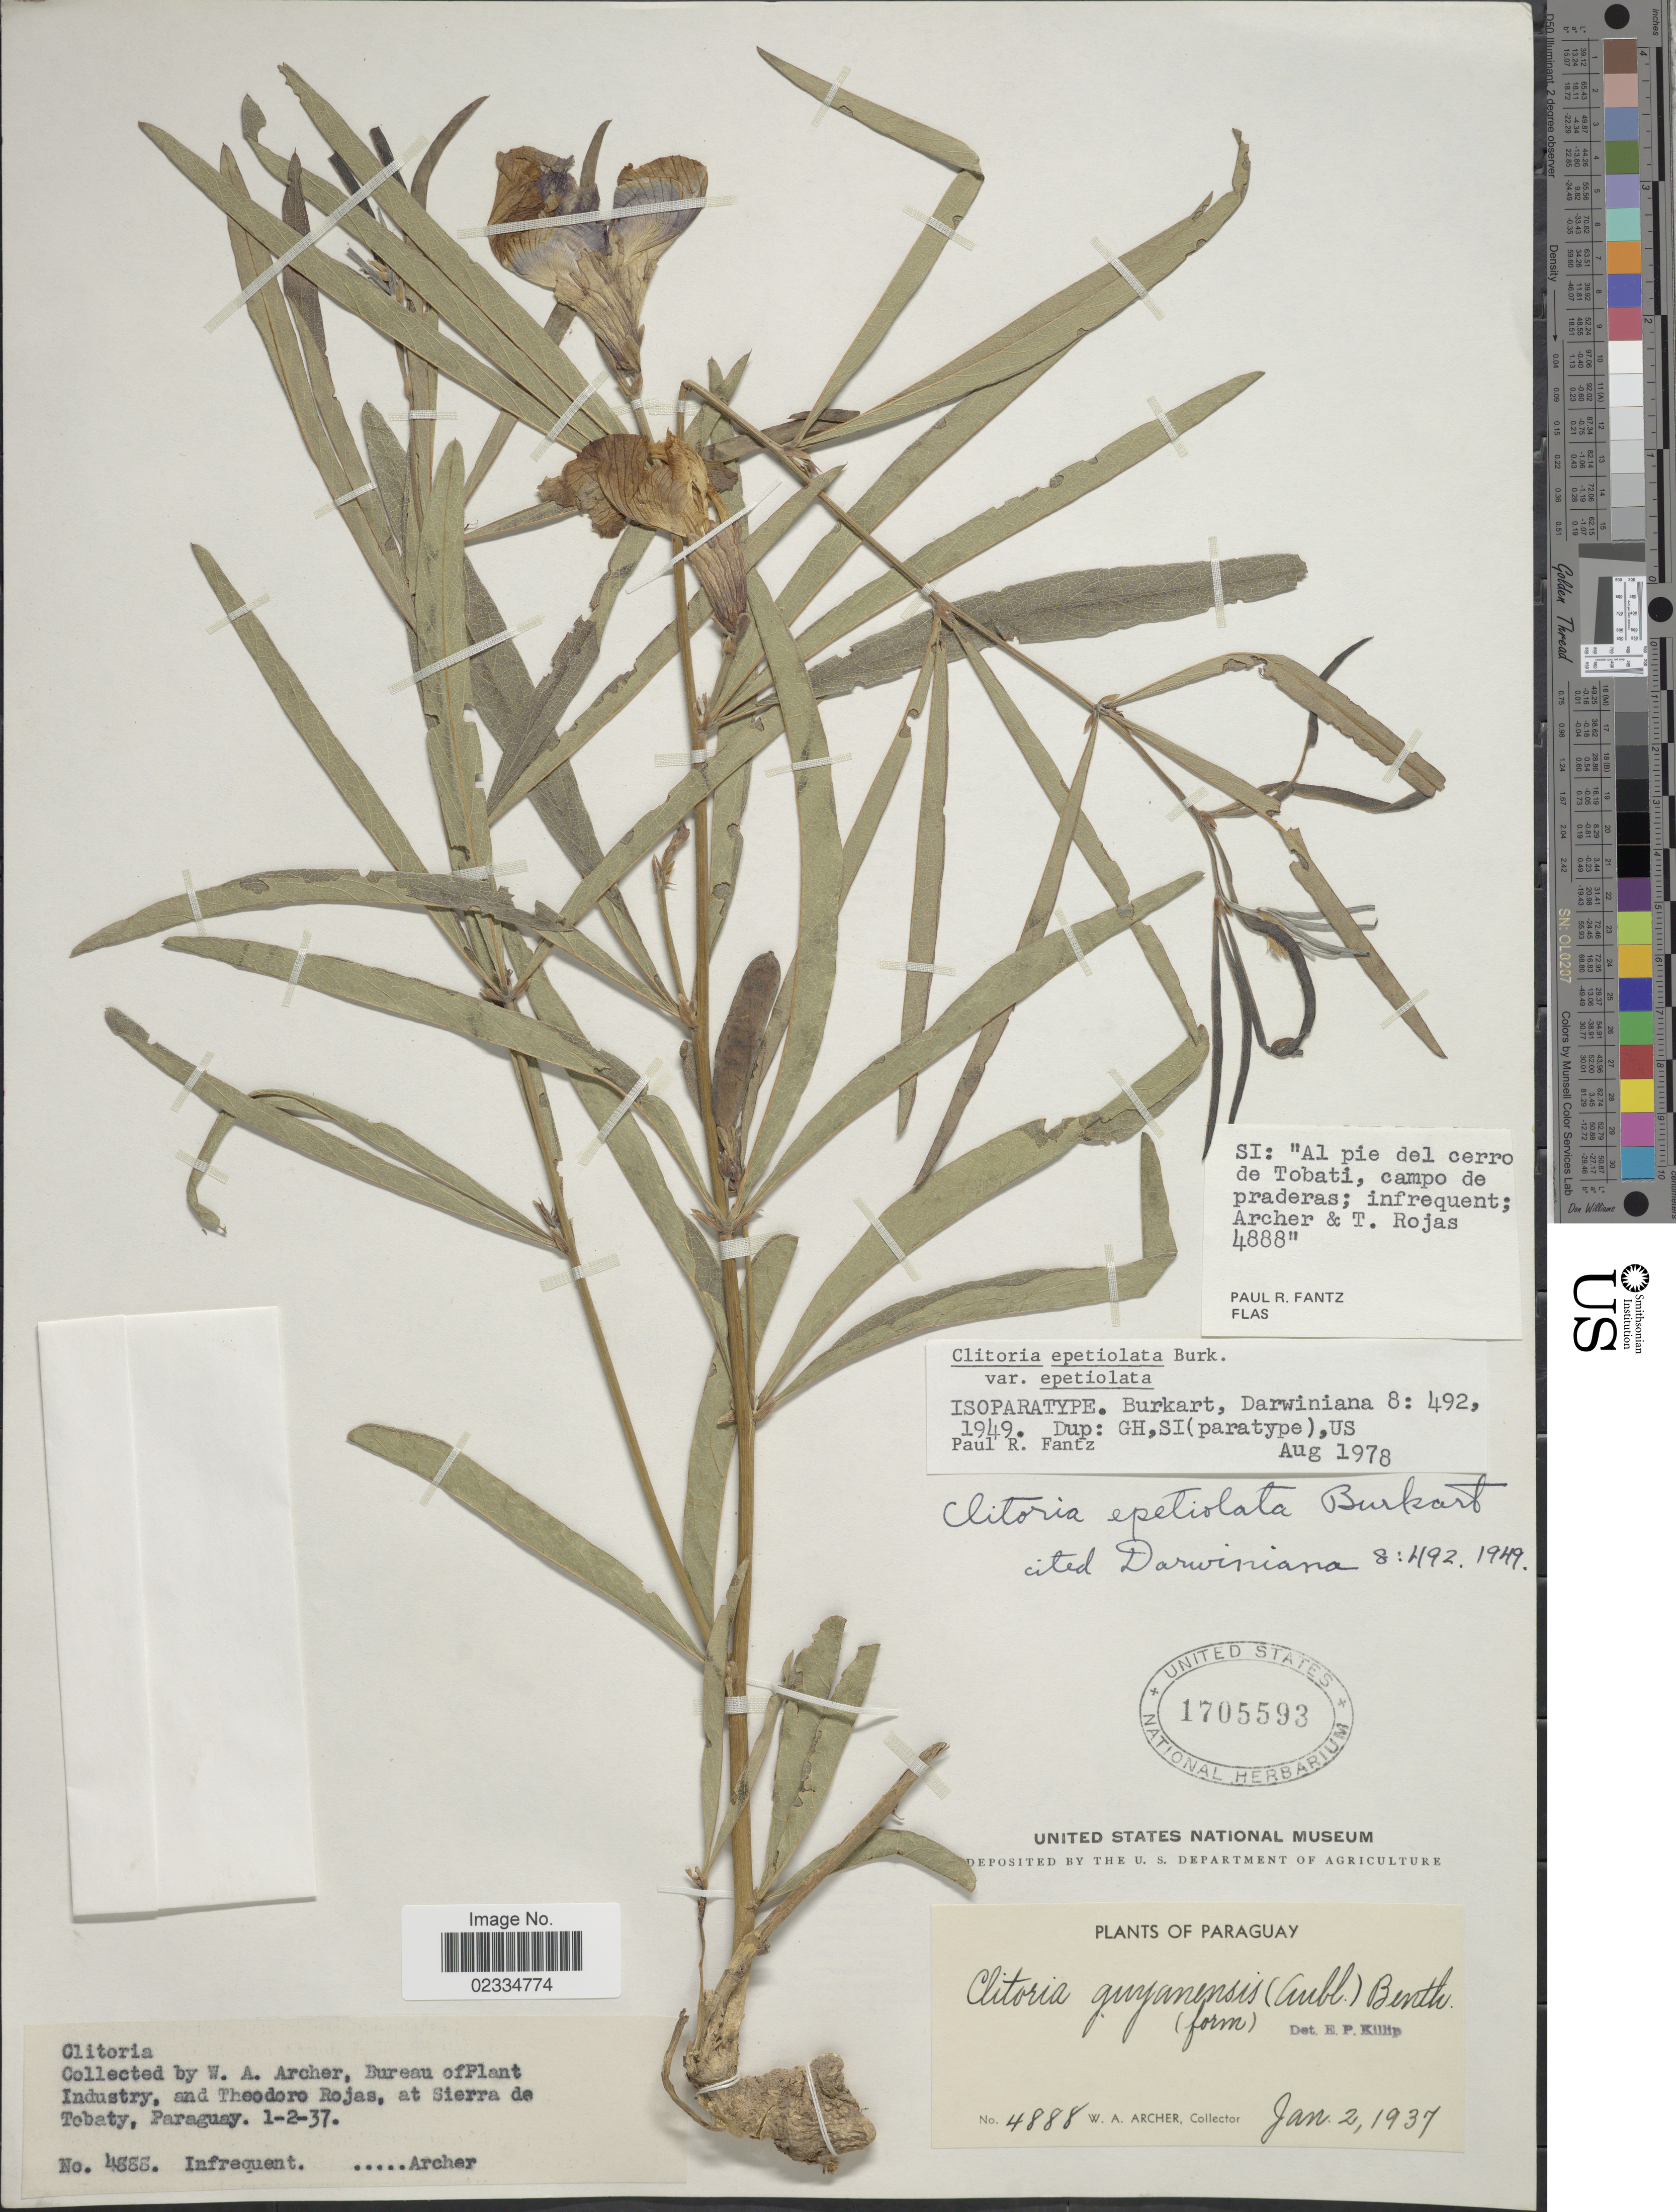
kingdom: Plantae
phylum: Tracheophyta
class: Magnoliopsida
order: Fabales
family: Fabaceae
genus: Clitoria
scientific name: Clitoria epetiolata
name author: Burkart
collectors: W. A. Archer & T. Rojas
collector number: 4888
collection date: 1937-01-02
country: Paraguay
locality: Sierra de Tobaty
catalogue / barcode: US 1705593